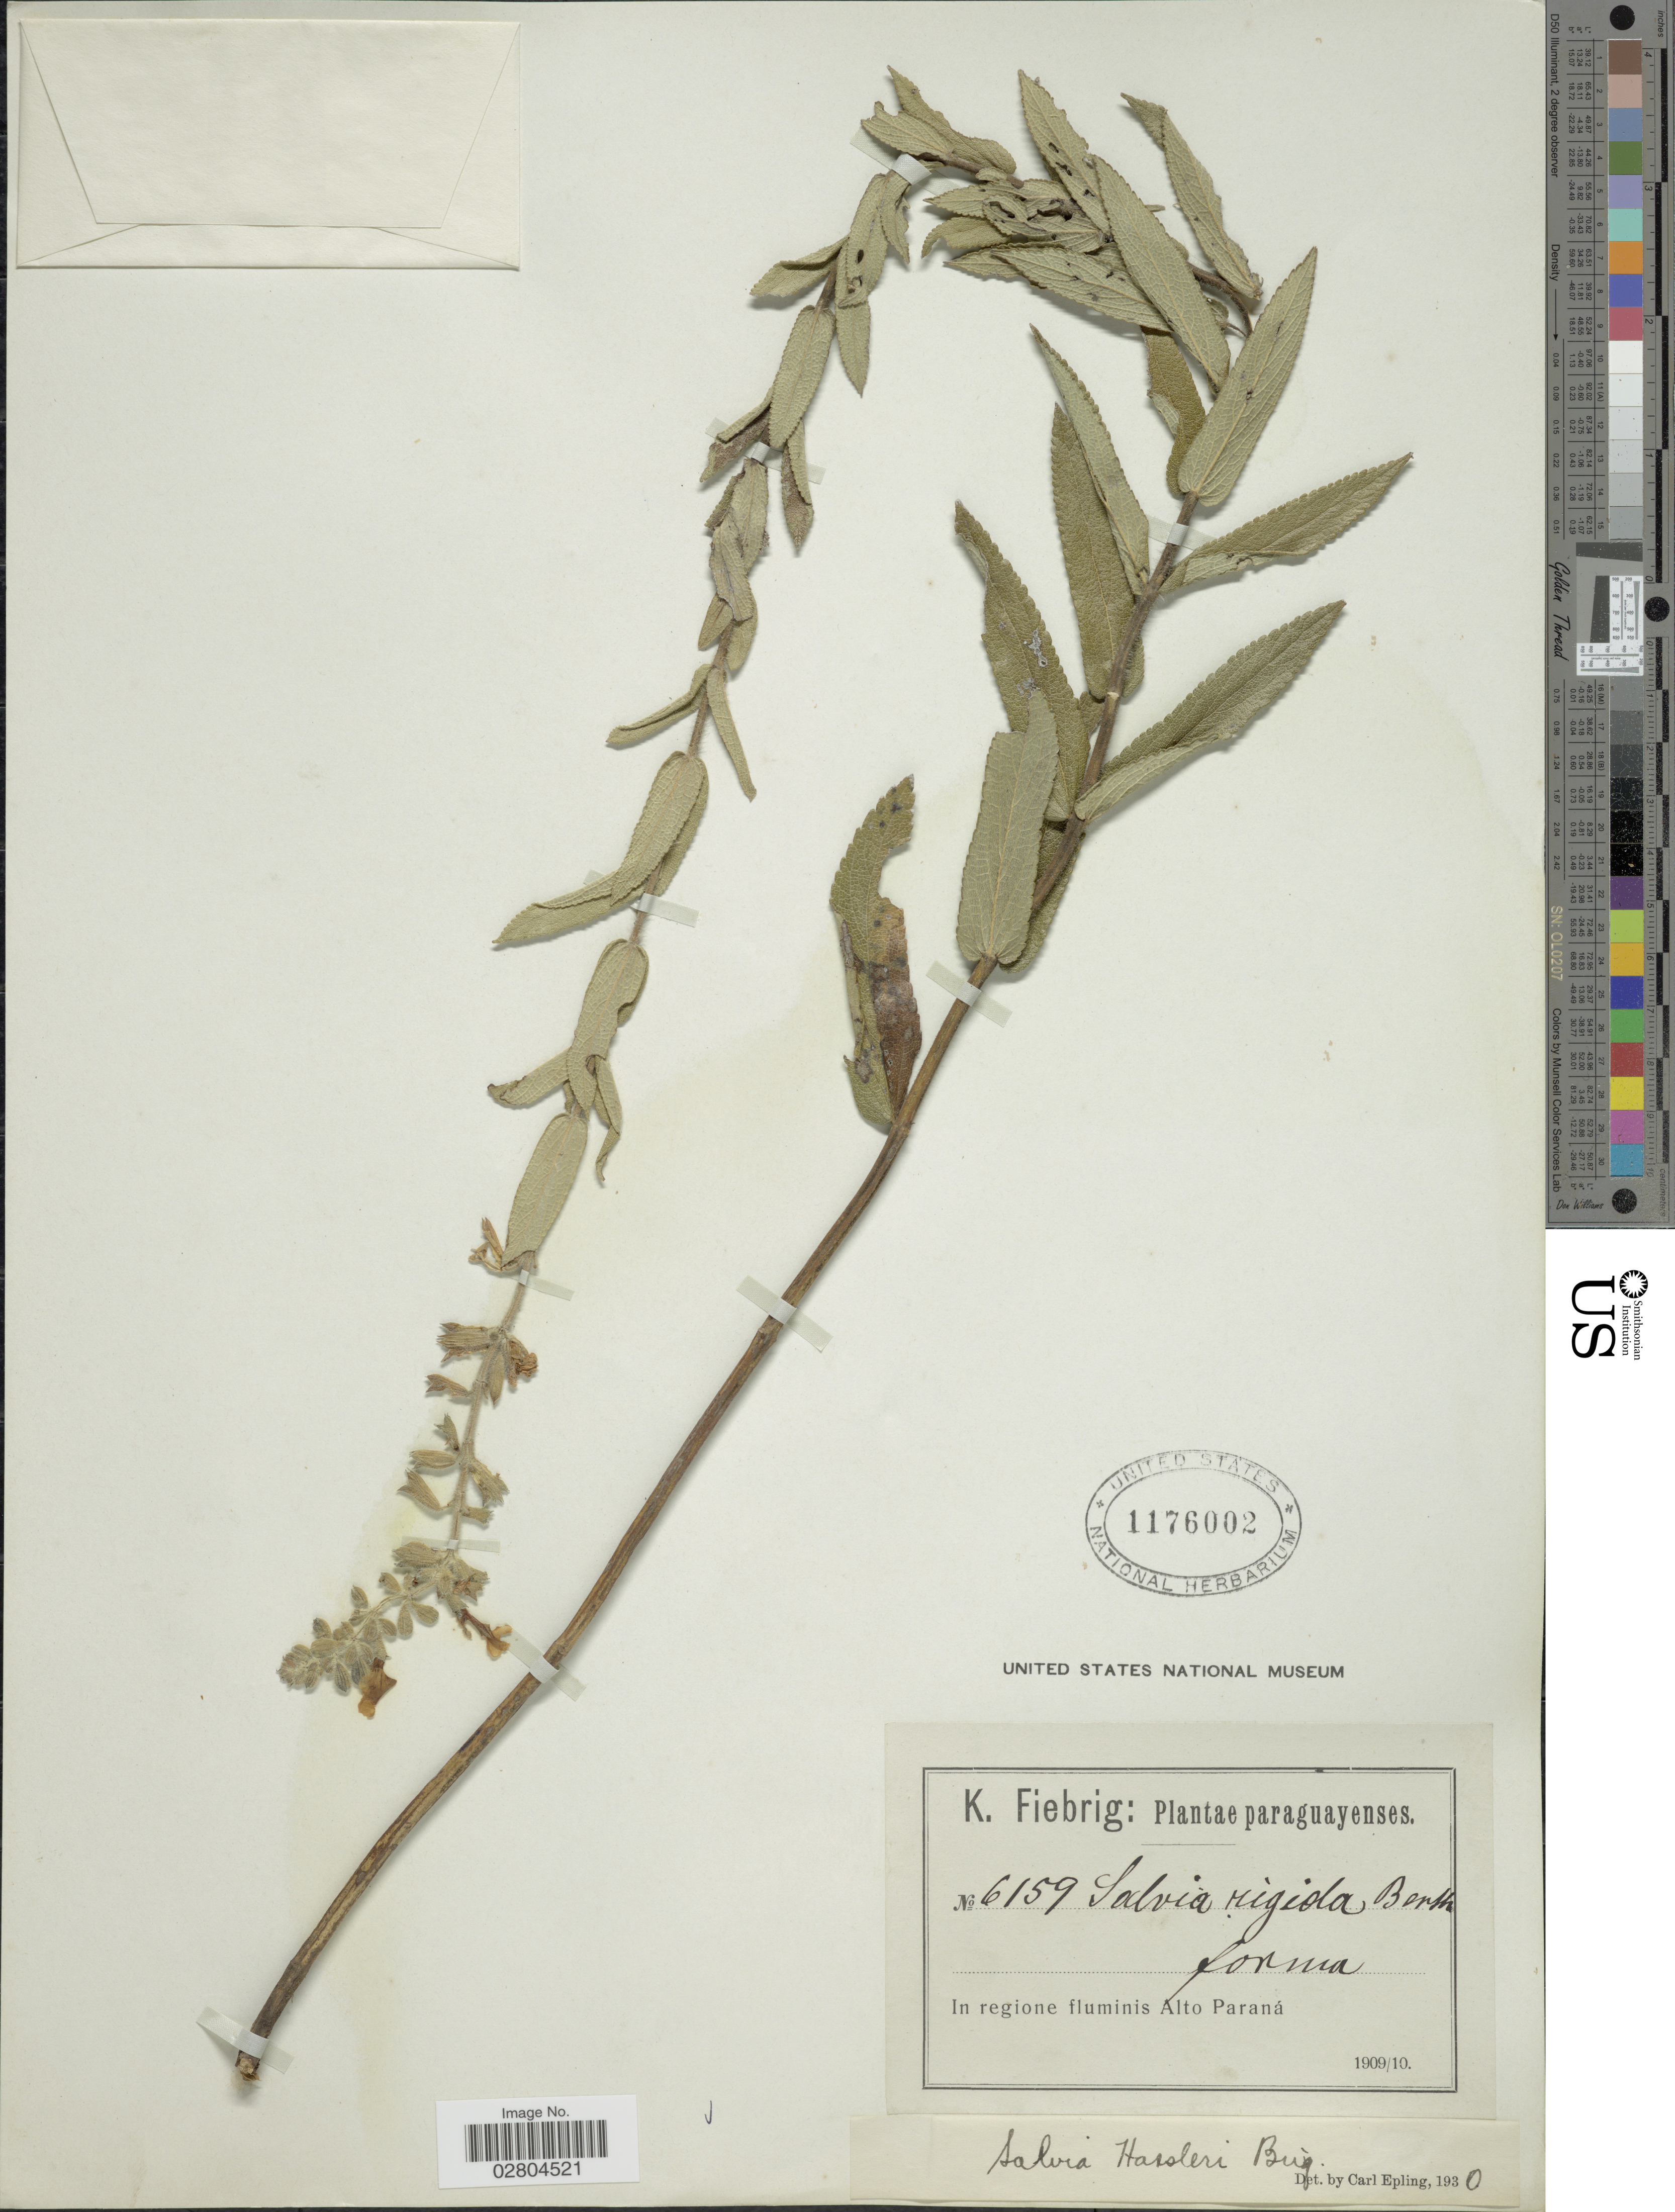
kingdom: Plantae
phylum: Tracheophyta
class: Magnoliopsida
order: Lamiales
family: Lamiaceae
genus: Salvia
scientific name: Salvia nervosa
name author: Benth.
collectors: K. Fiebrig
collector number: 6159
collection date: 1909/1910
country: Paraguay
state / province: Alto Parana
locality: Paraguayenses. In regione fluminis Alto Paraná.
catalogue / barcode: US 1176002